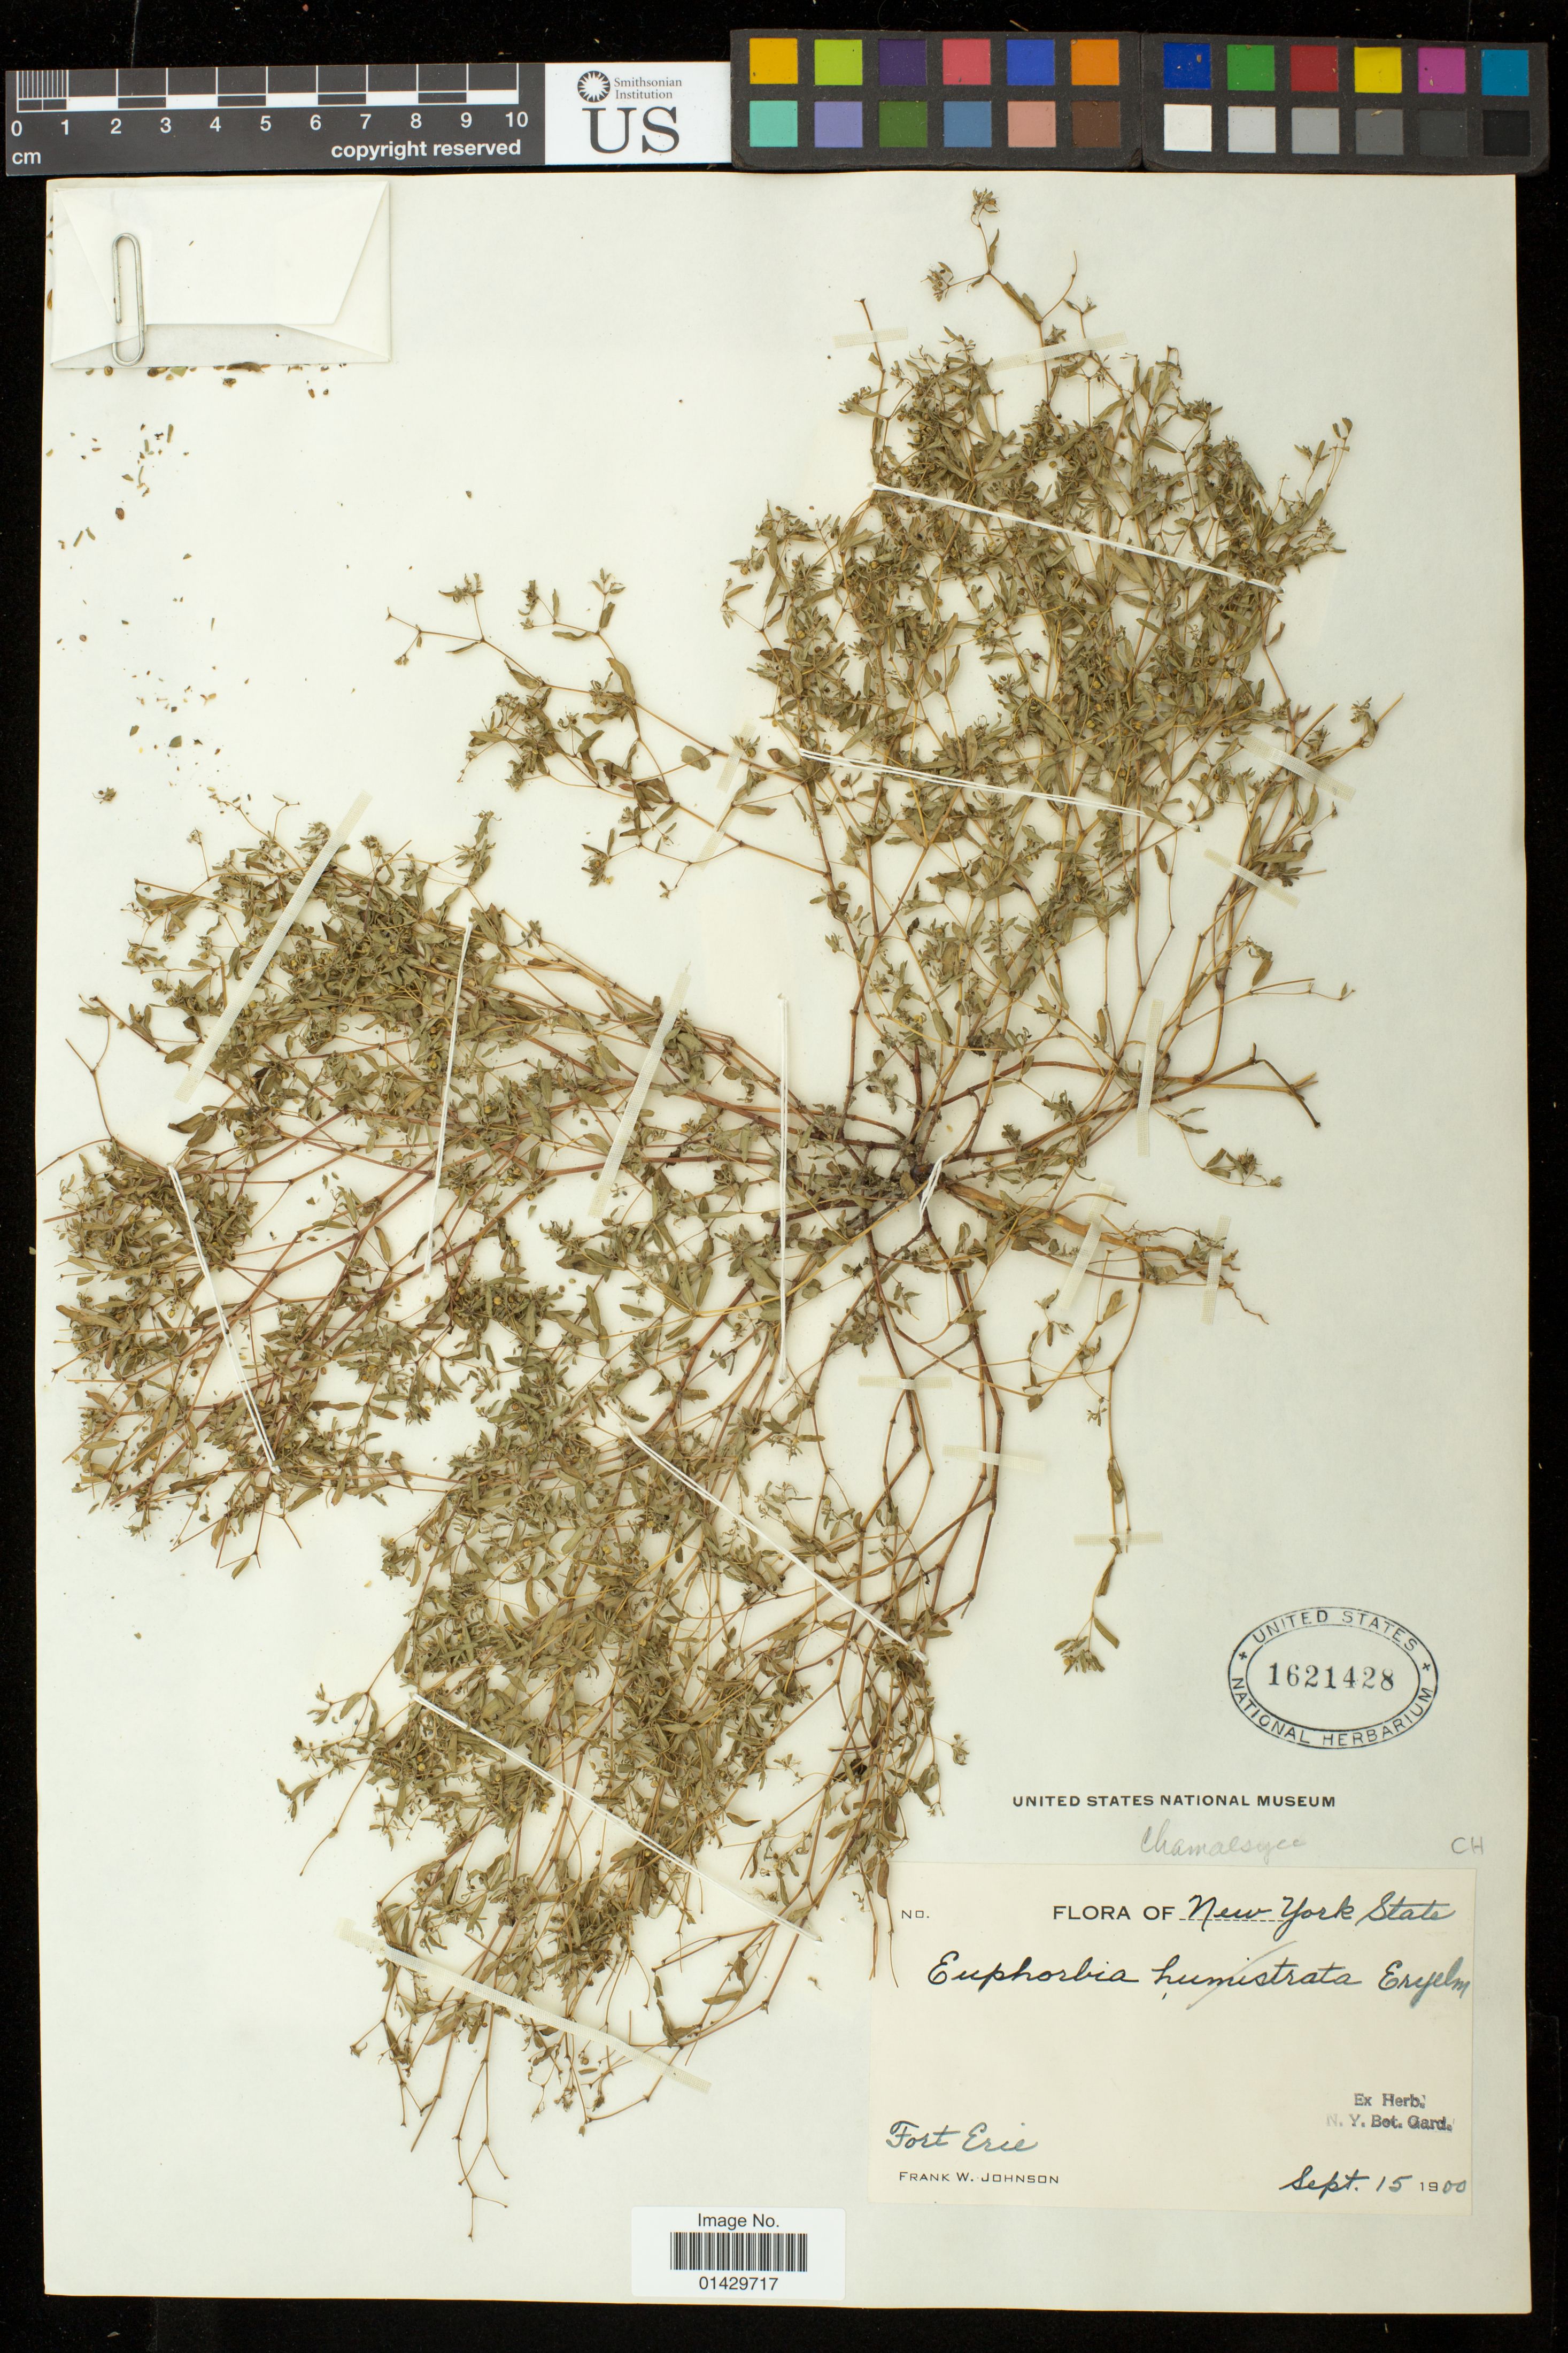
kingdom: Plantae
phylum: Tracheophyta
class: Magnoliopsida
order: Malpighiales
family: Euphorbiaceae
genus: Euphorbia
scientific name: Euphorbia sp.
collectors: F. W. Johnson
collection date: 1900-09-15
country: United States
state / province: New York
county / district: Erie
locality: Fort Erie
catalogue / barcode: US 1621428